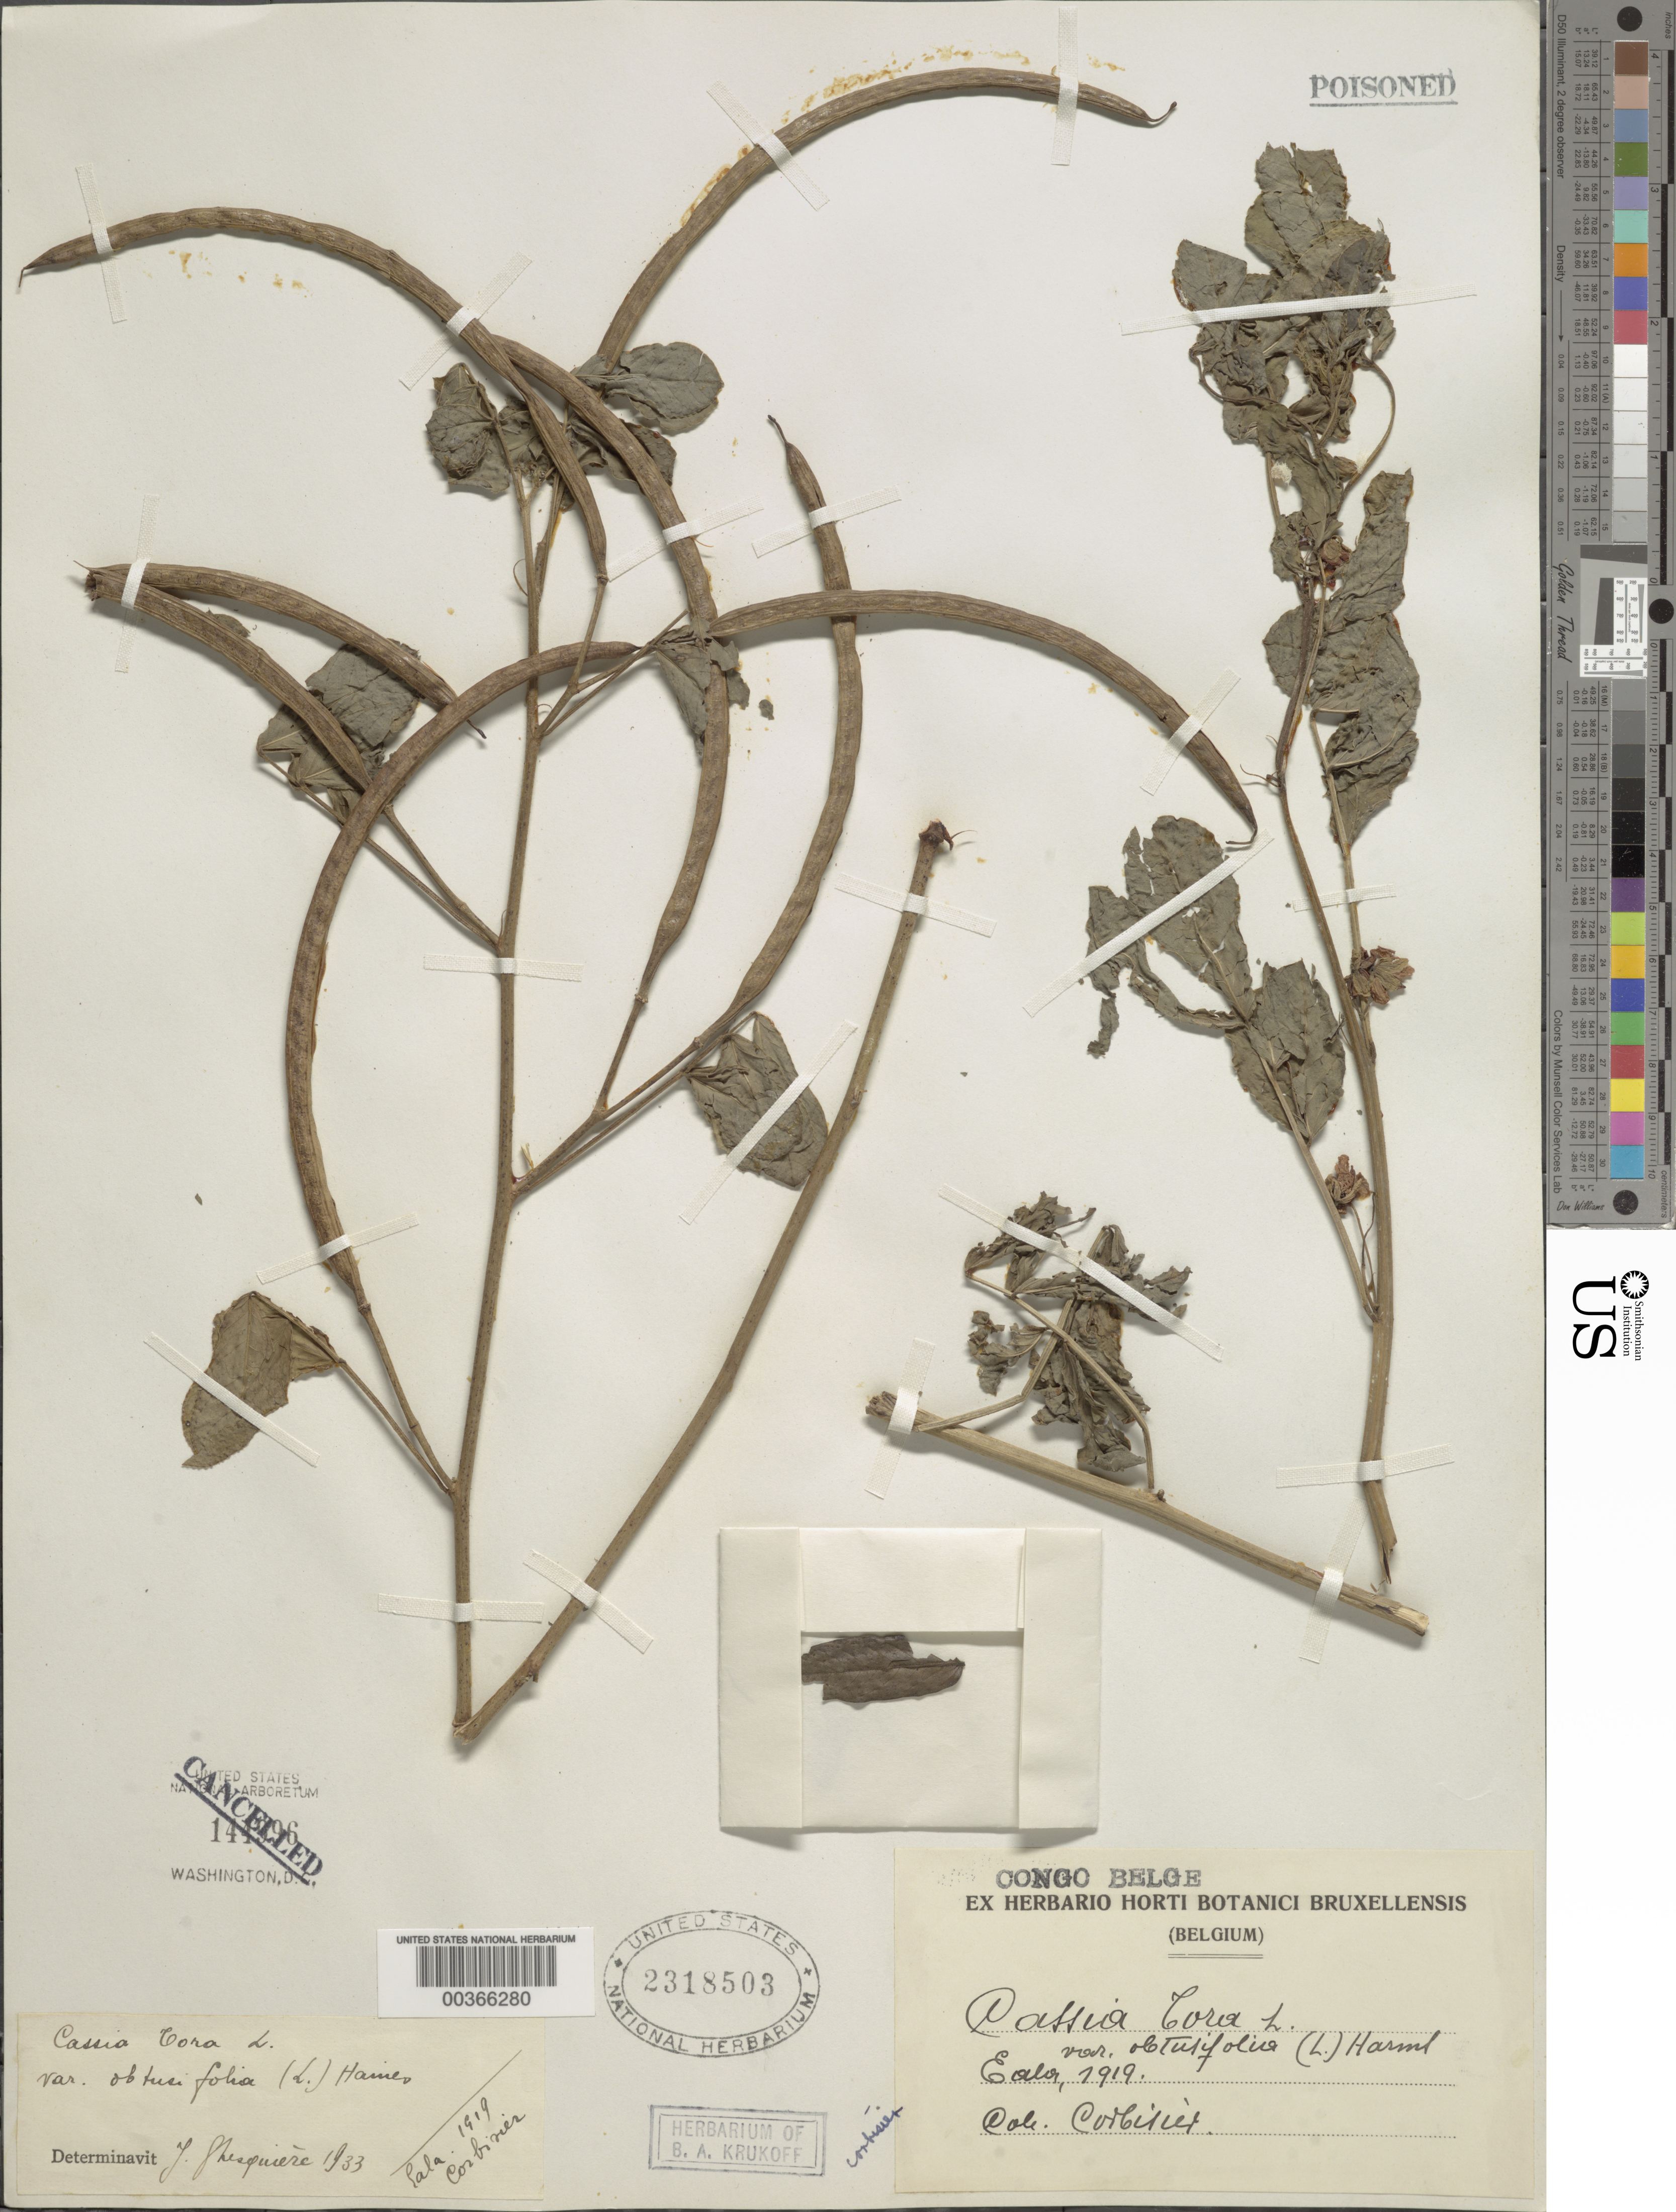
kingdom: Plantae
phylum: Tracheophyta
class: Magnoliopsida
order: Fabales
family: Fabaceae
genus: Senna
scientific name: Senna obtusifolia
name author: (L.) H.S. Irwin & Barneby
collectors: A. Corbisier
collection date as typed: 1919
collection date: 1919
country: Congo, Democratic Republic of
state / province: Équateur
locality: Eala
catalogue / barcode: US 2318503